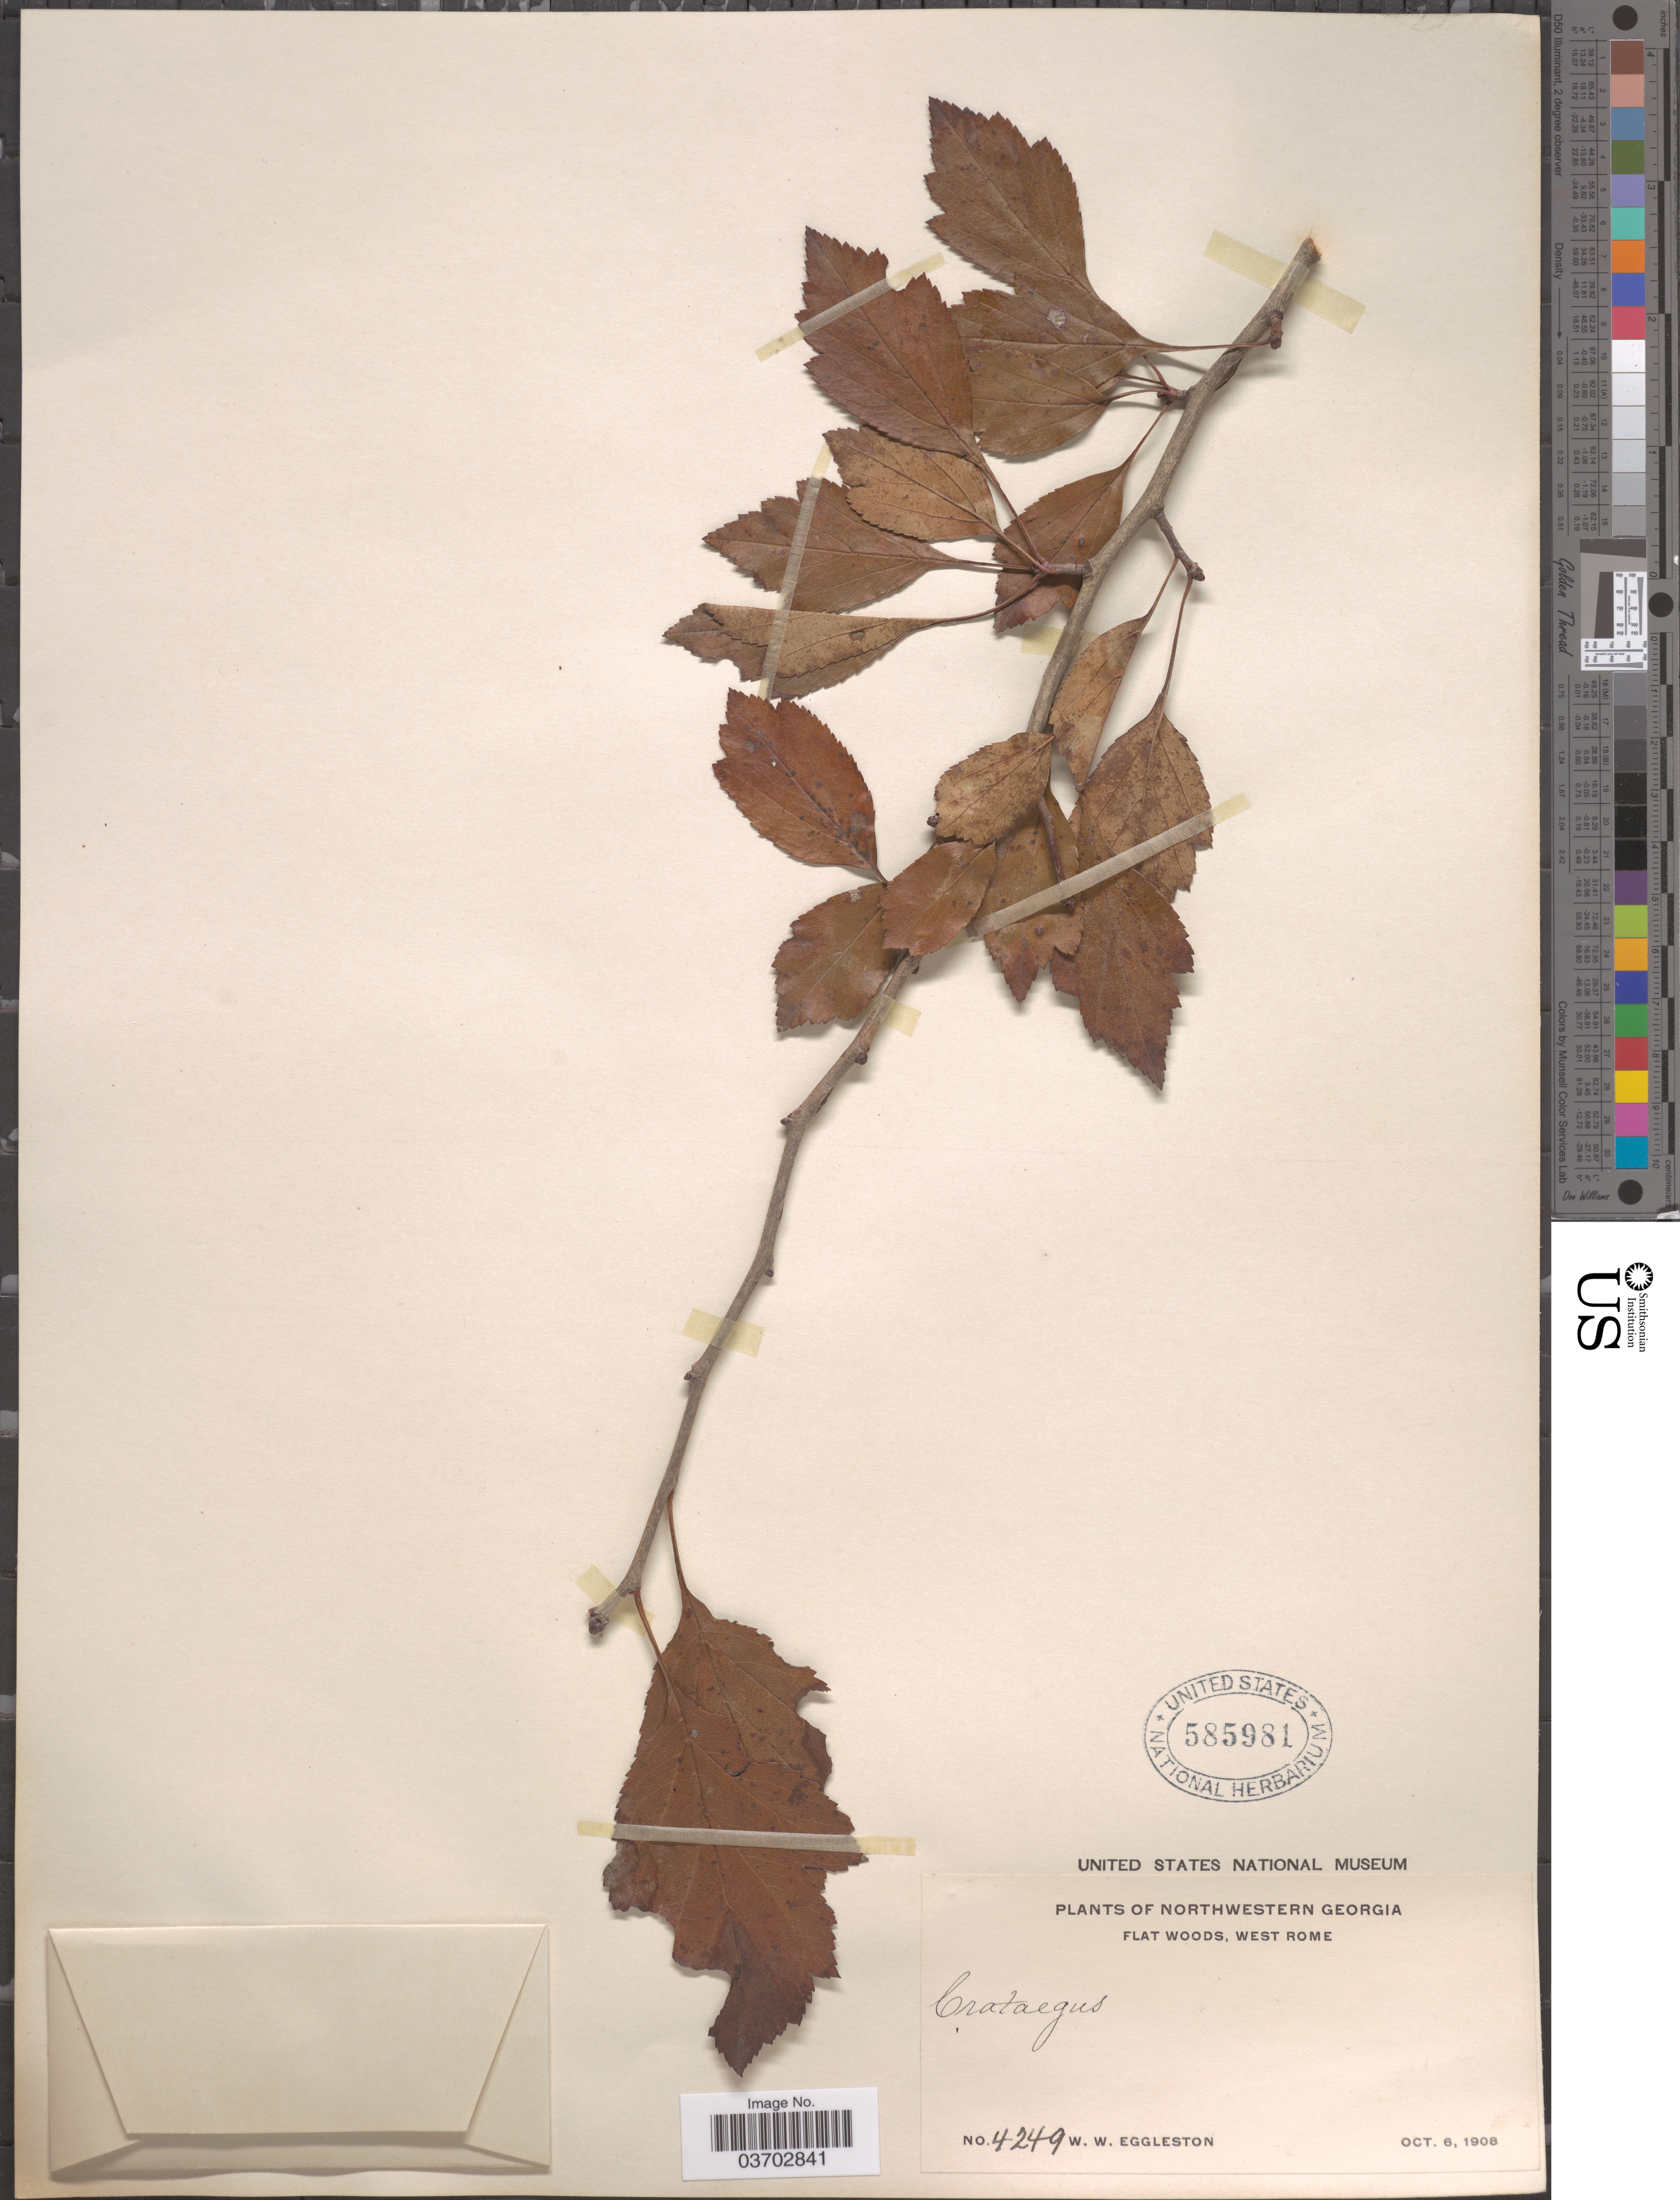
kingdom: Plantae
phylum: Tracheophyta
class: Magnoliopsida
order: Rosales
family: Rosaceae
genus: Crataegus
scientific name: Crataegus sp.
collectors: W. W. Eggleston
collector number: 4249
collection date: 1908-10-06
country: United States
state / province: Georgia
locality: Northwestern Georgia. Flat Woods, West Rome.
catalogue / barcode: US 585981